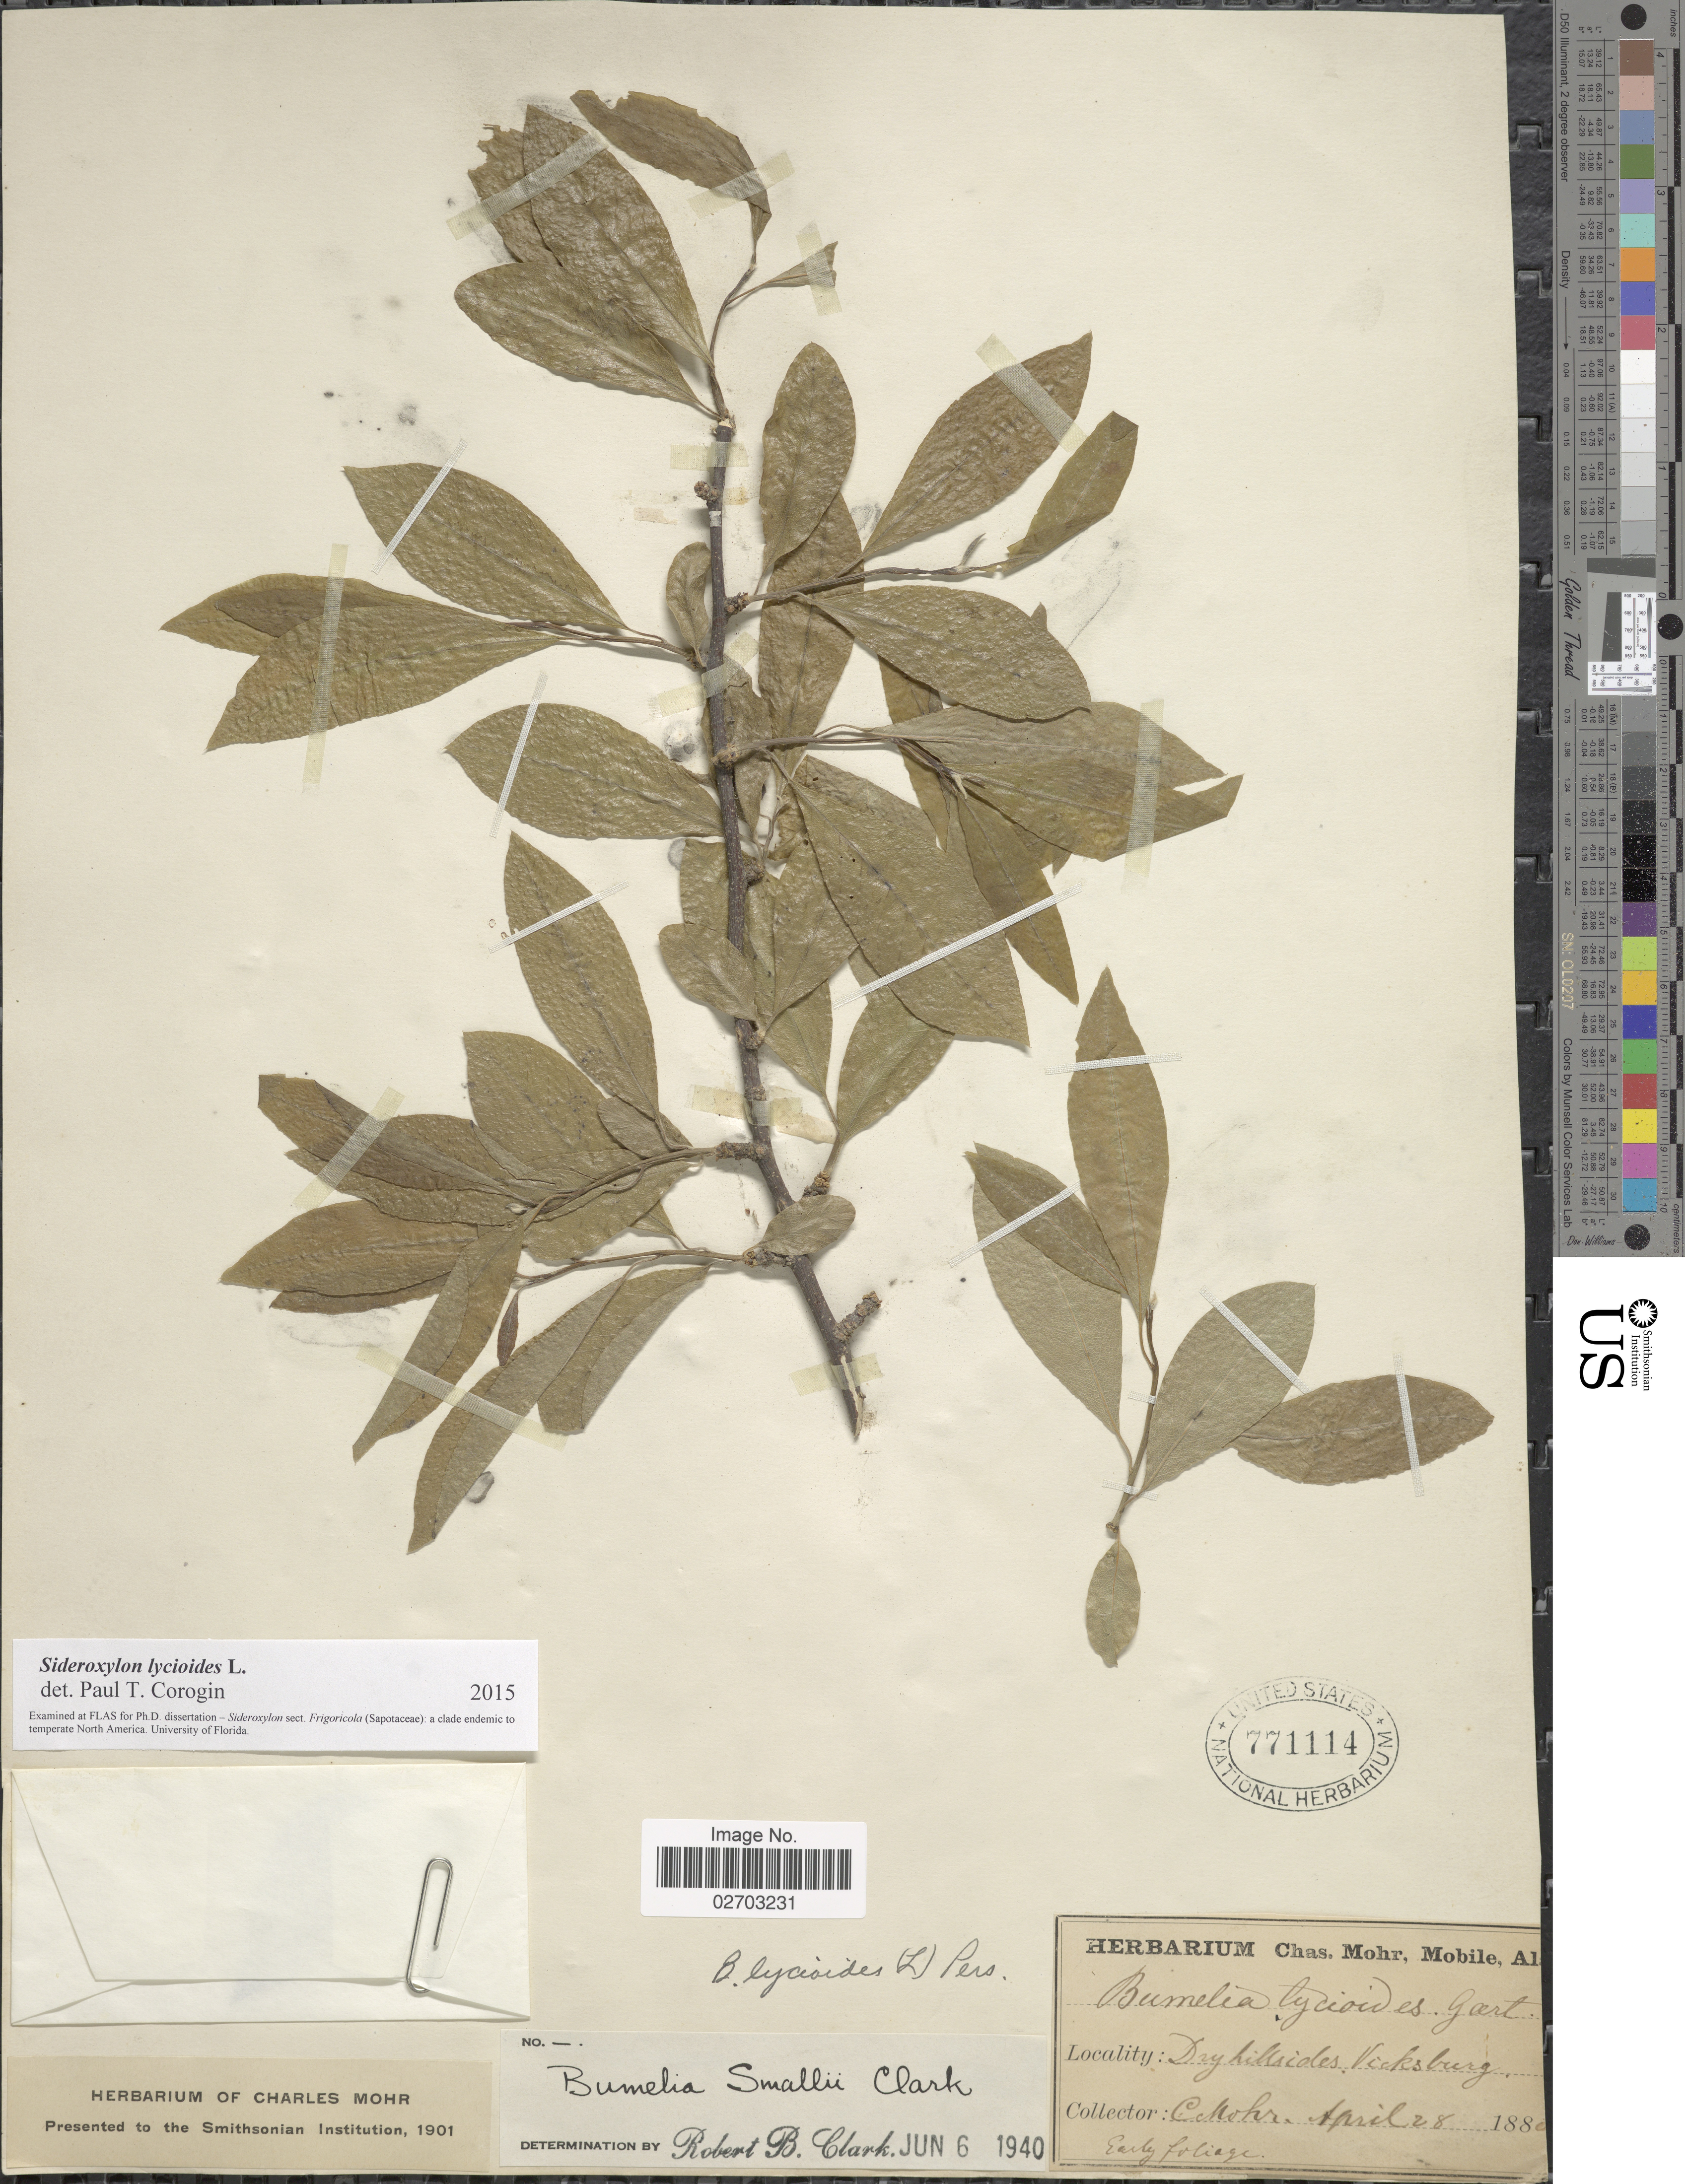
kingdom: Plantae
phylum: Tracheophyta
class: Magnoliopsida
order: Ericales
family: Sapotaceae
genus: Sideroxylon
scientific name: Sideroxylon lycioides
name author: L.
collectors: C. T. Mohr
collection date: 1880-04-28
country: United States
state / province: Alabama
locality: Dry hillsides, Vicksburg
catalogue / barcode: US 771114